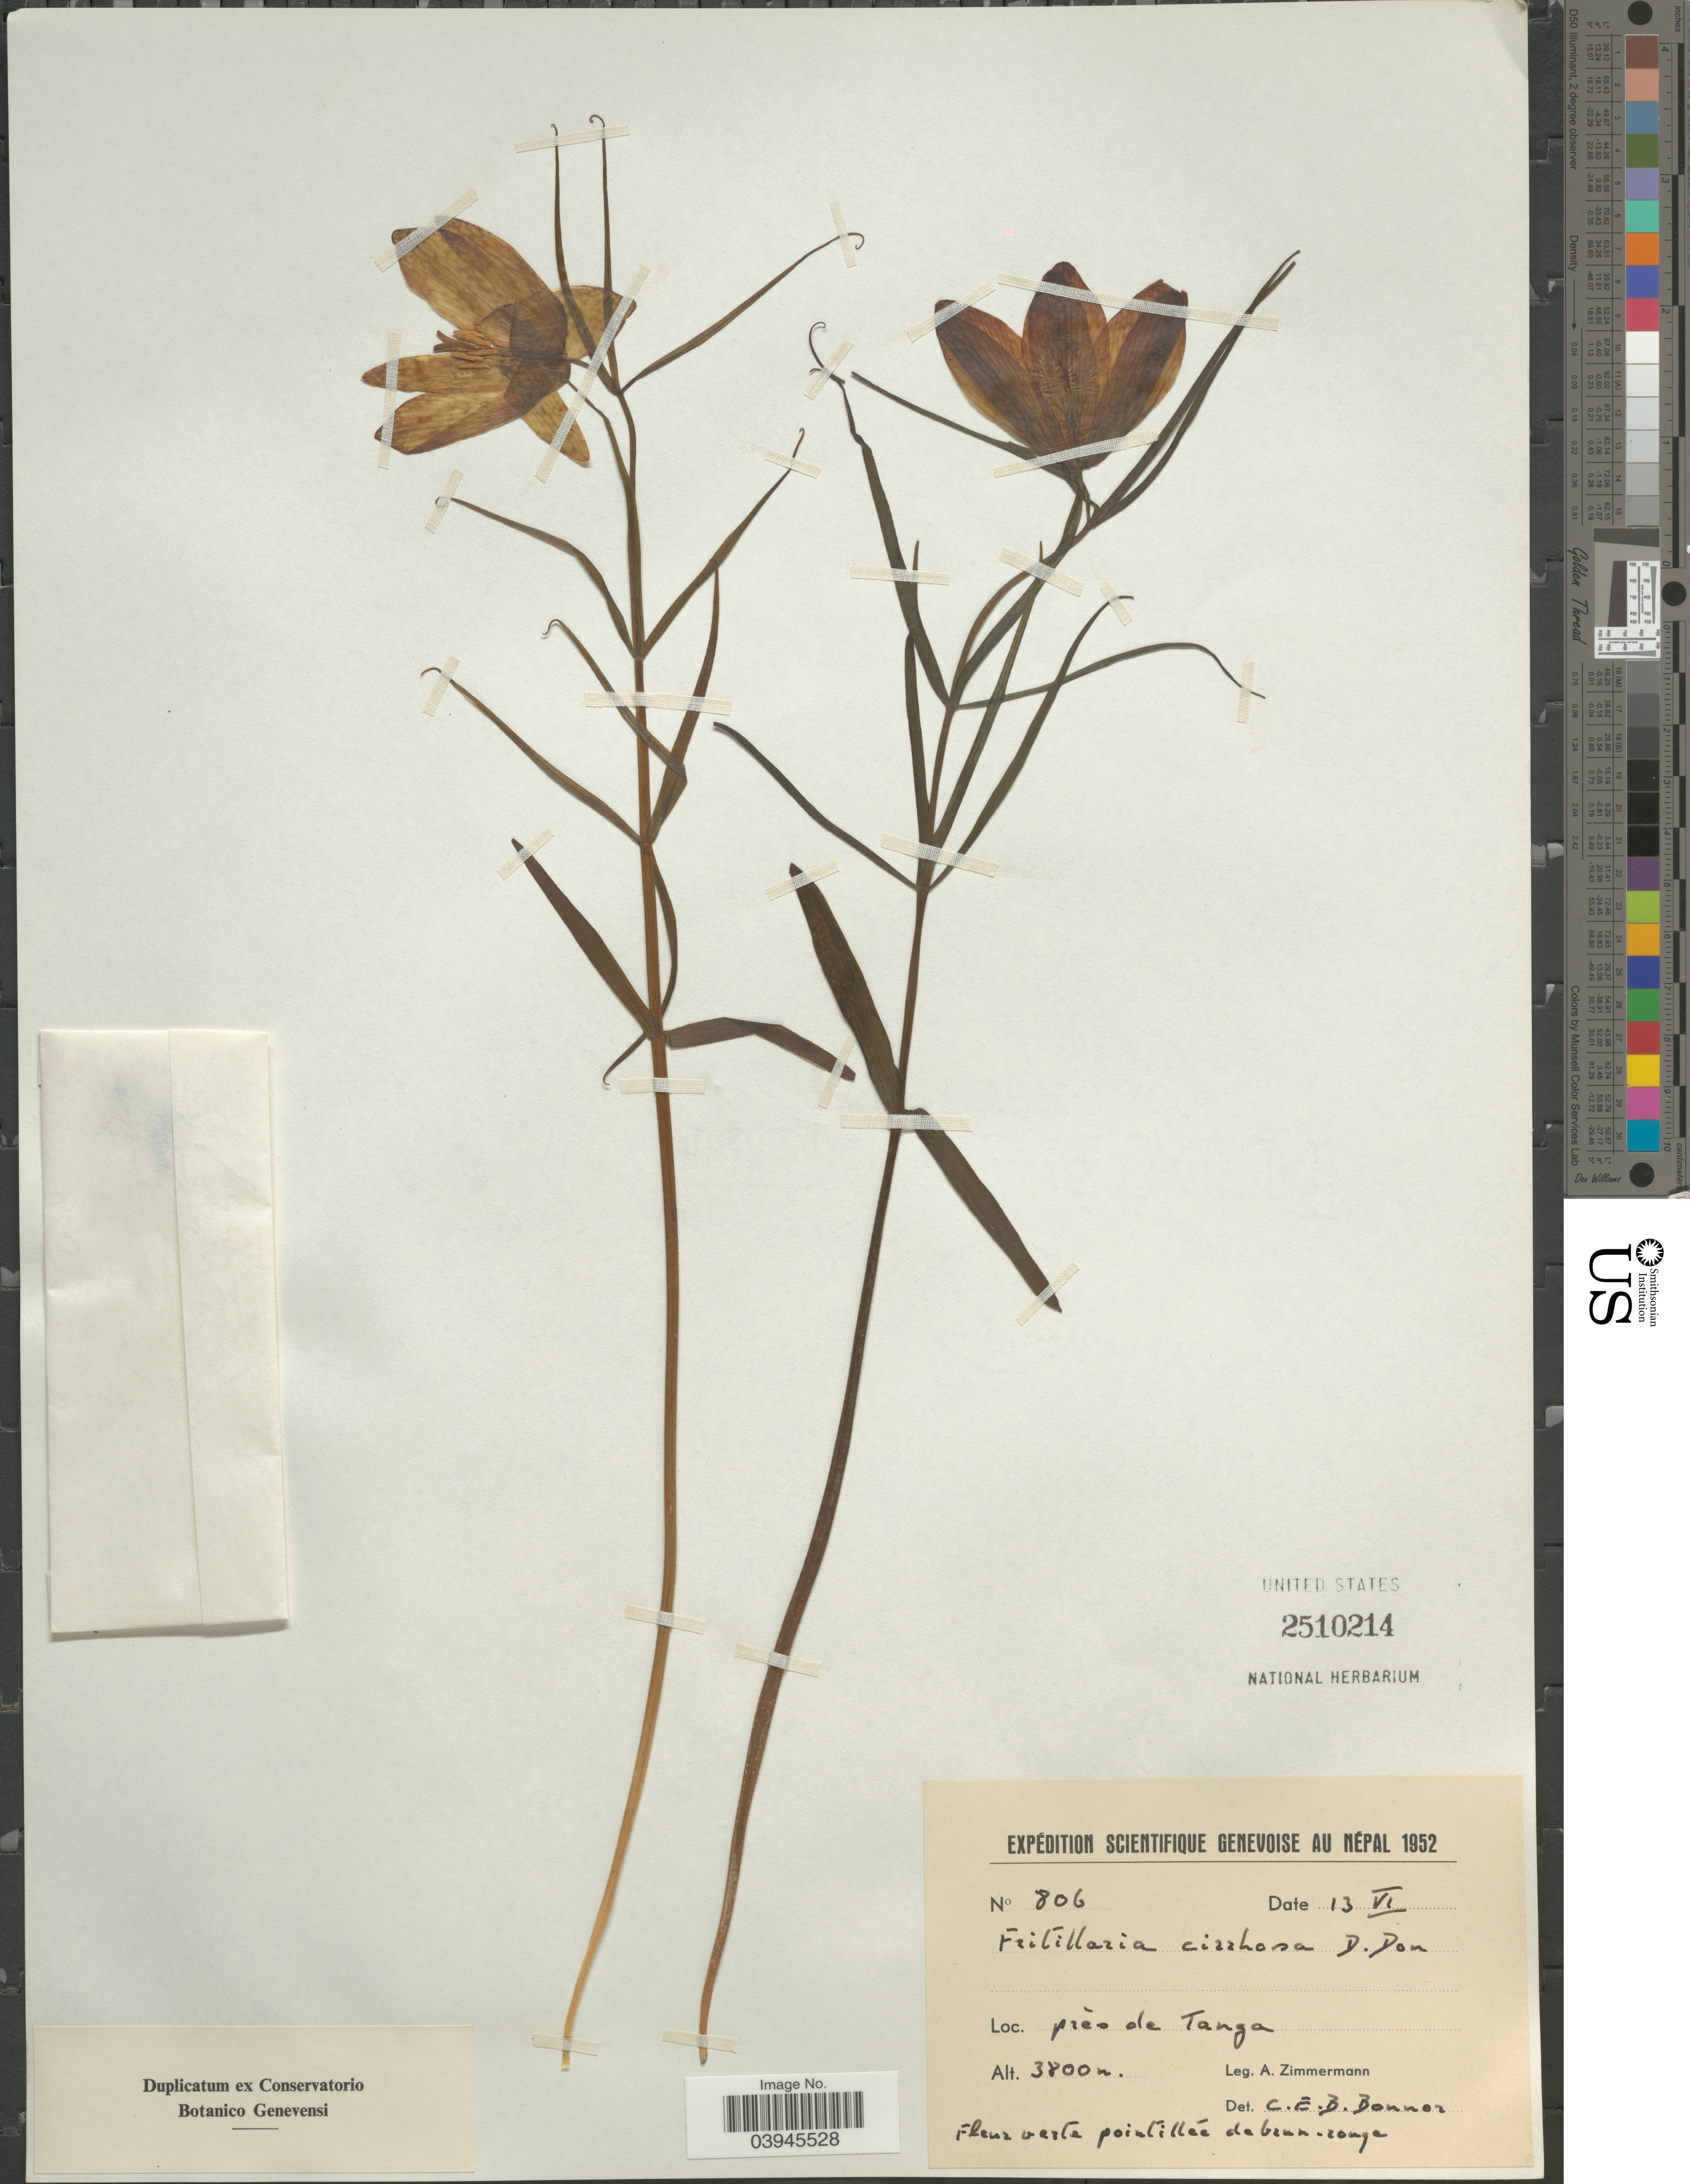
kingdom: Plantae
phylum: Tracheophyta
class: Liliopsida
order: Liliales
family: Liliaceae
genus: Fritillaria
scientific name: Fritillaria cirrhosa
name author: D. Don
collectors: A. Zimmermann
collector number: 806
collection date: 1952-06-13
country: Nepal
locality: Prèso de Tanga.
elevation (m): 3800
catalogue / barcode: US 2510214